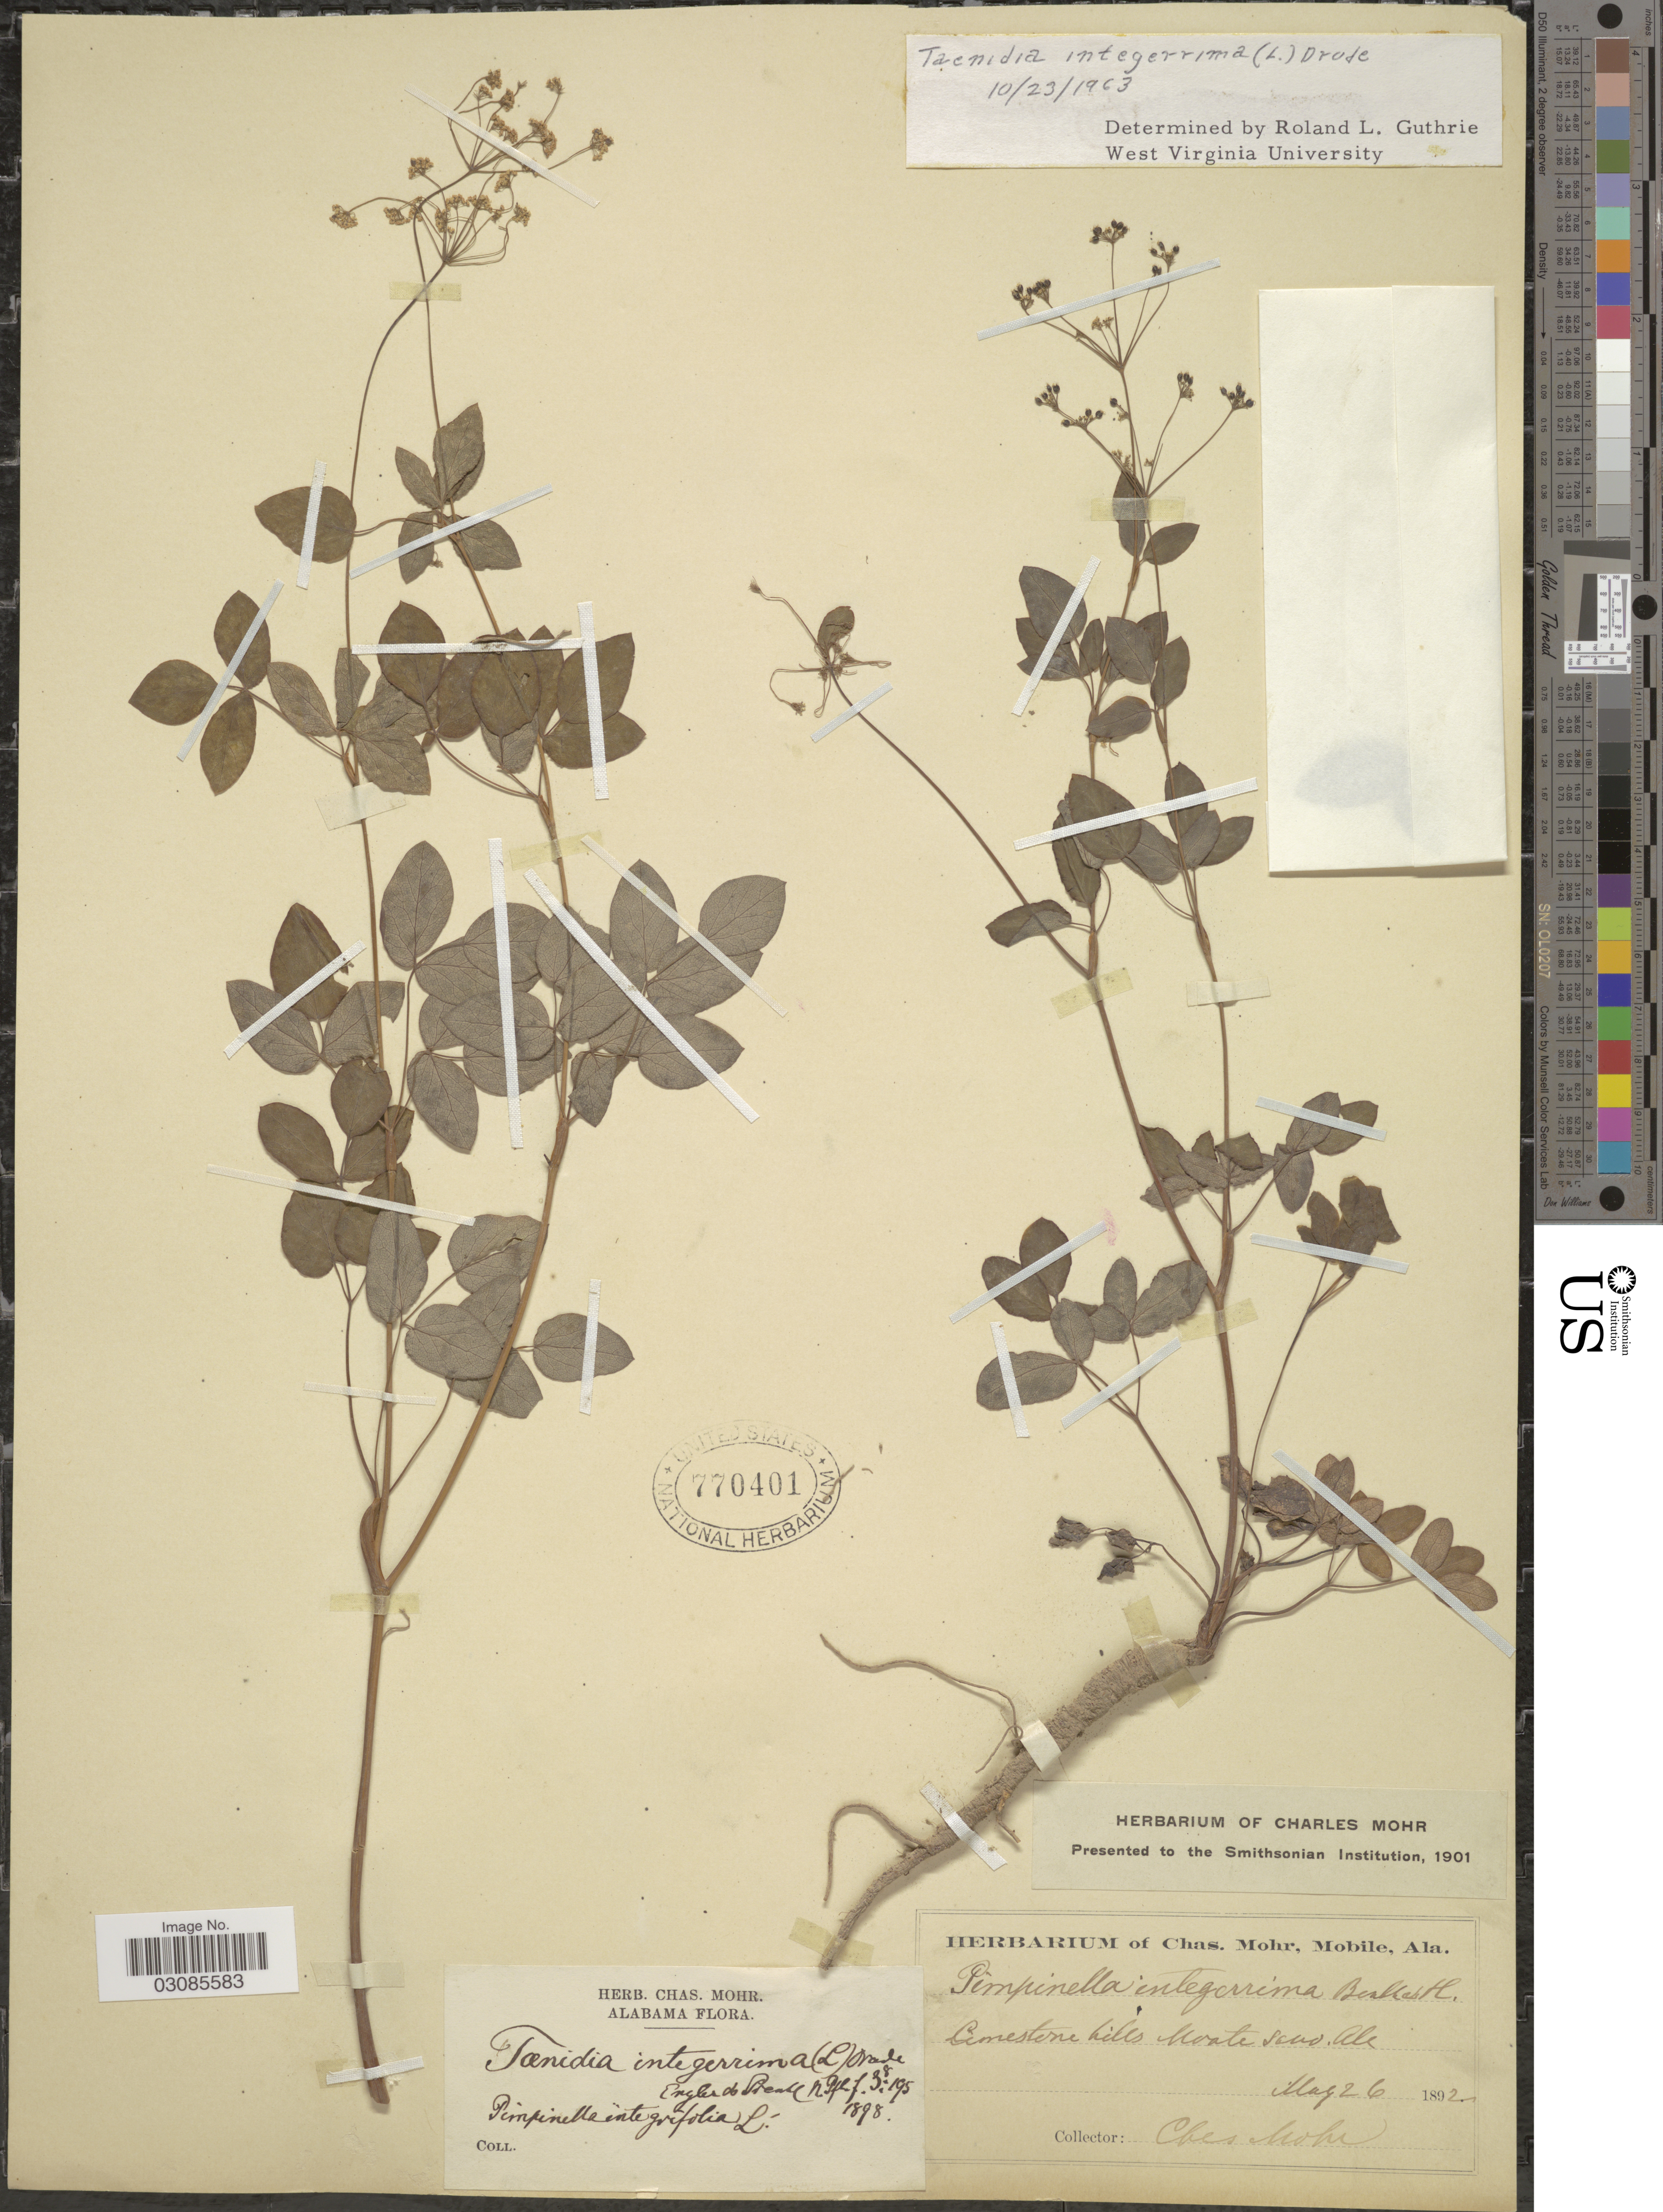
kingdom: Plantae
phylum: Tracheophyta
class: Magnoliopsida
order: Apiales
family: Apiaceae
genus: Taenidia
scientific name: Taenidia integerrima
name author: (L.) Drude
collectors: Mohr, C. T. (herbarium)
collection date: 1892-05-26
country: United States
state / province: Alabama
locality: Monte Sano. Ala.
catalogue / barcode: US 770401